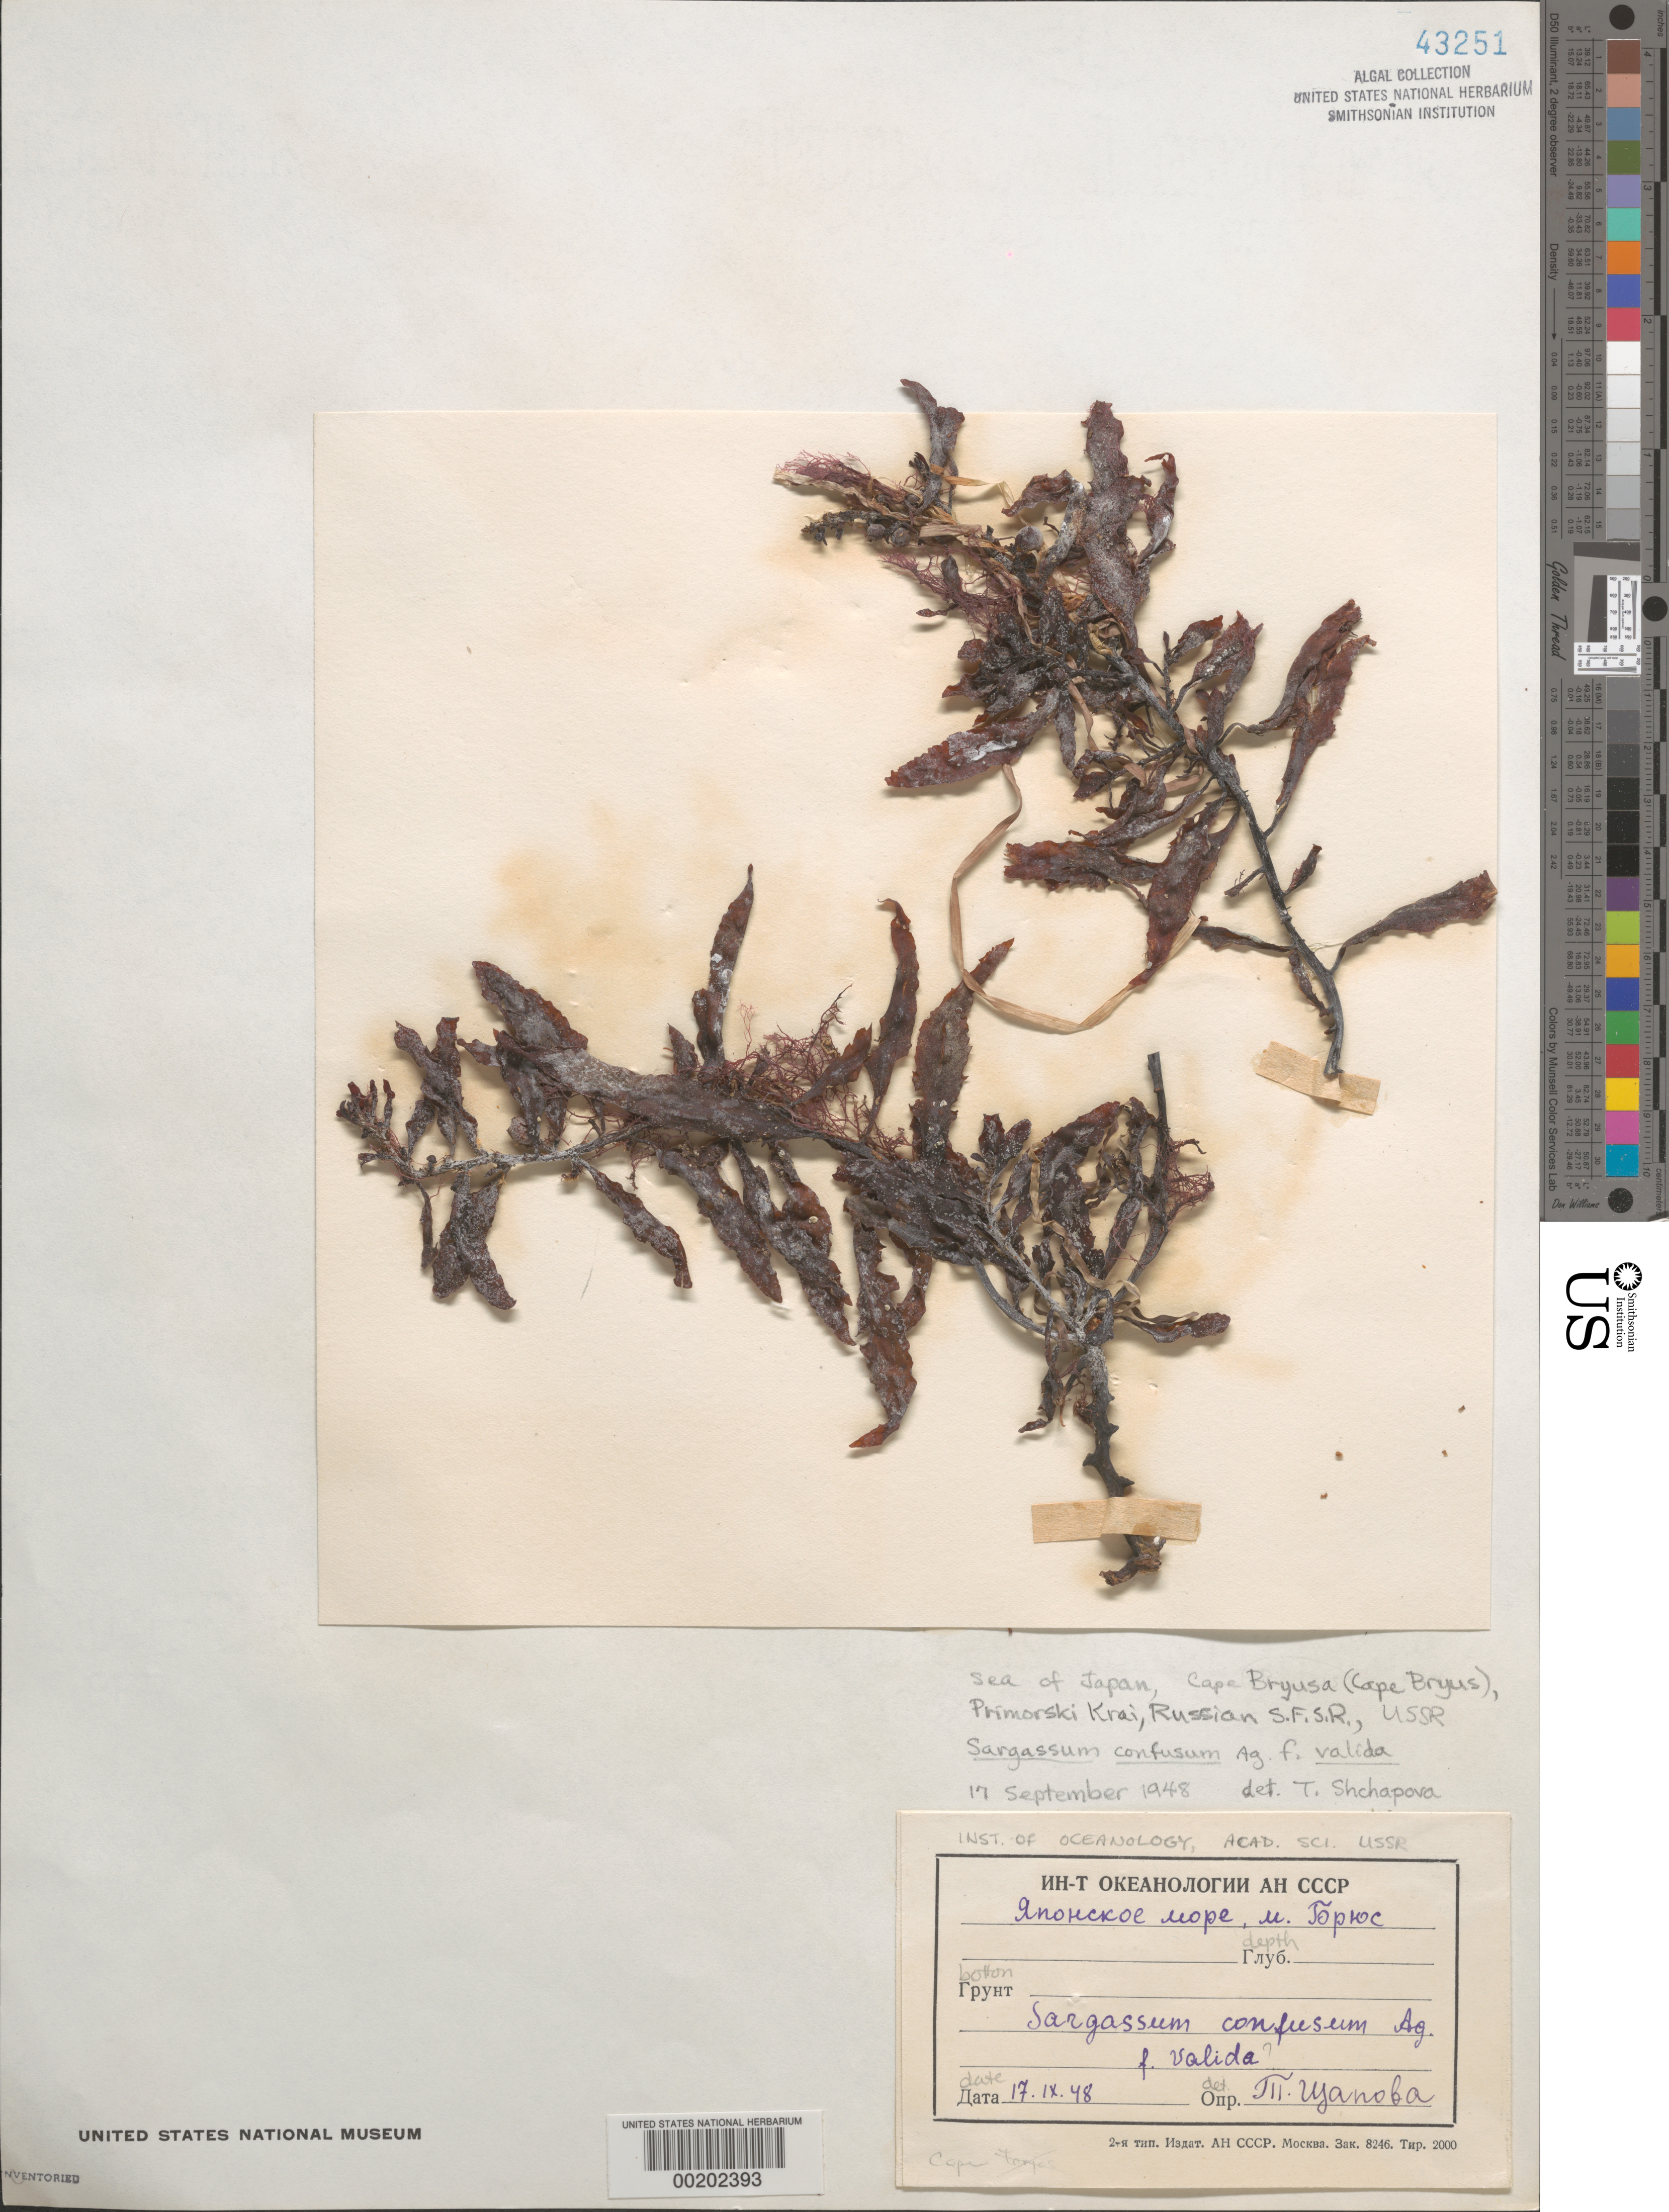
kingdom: Chromista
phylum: Ochrophyta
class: Phaeophyceae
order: Fucales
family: Sargassaceae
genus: Sargassum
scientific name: Sargassum confusum f. valida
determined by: Shchapova, T.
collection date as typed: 17 Sep 1948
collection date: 1948-09-17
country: Russian Federation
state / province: Primorsky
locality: Sea of Japan, Cape Bryusa (Bryus)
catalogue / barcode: US 43251